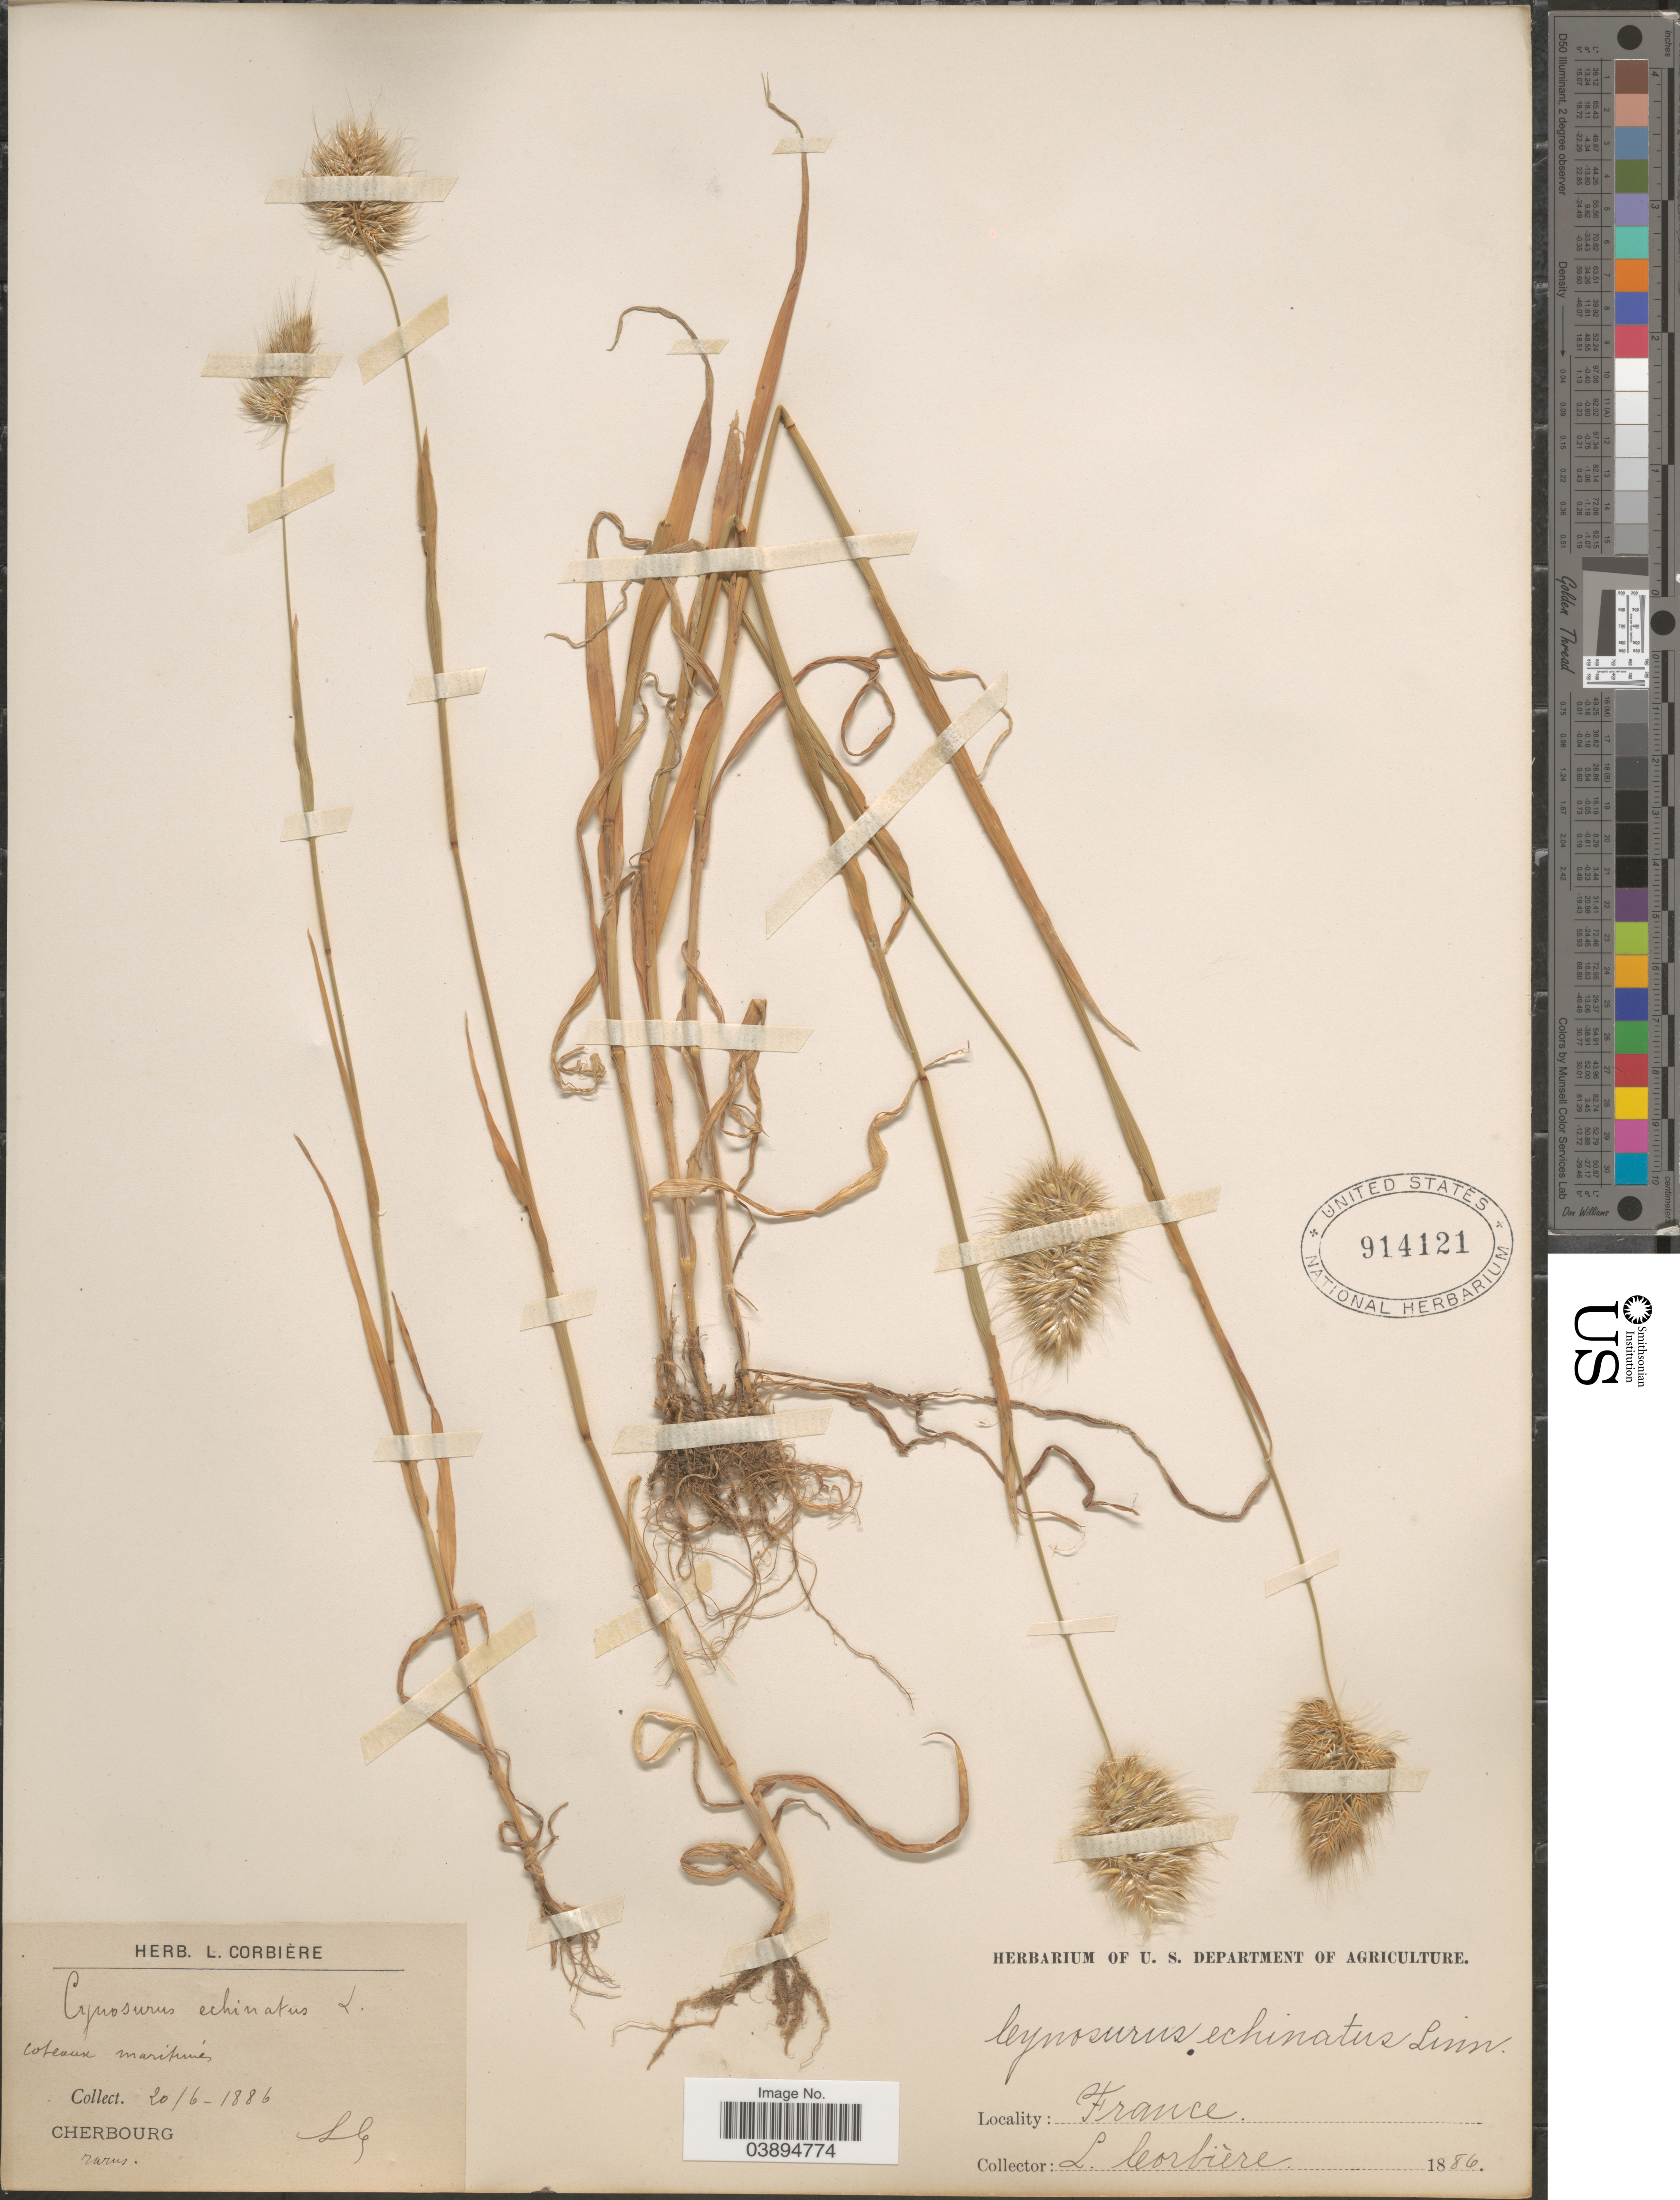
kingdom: Plantae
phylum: Tracheophyta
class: Liliopsida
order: Poales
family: Poaceae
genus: Cynosurus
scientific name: Cynosurus echinatus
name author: L.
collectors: L. Corbière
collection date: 1886-06-20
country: France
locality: Coteaux maritimes. Cherbourg.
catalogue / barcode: US 914121